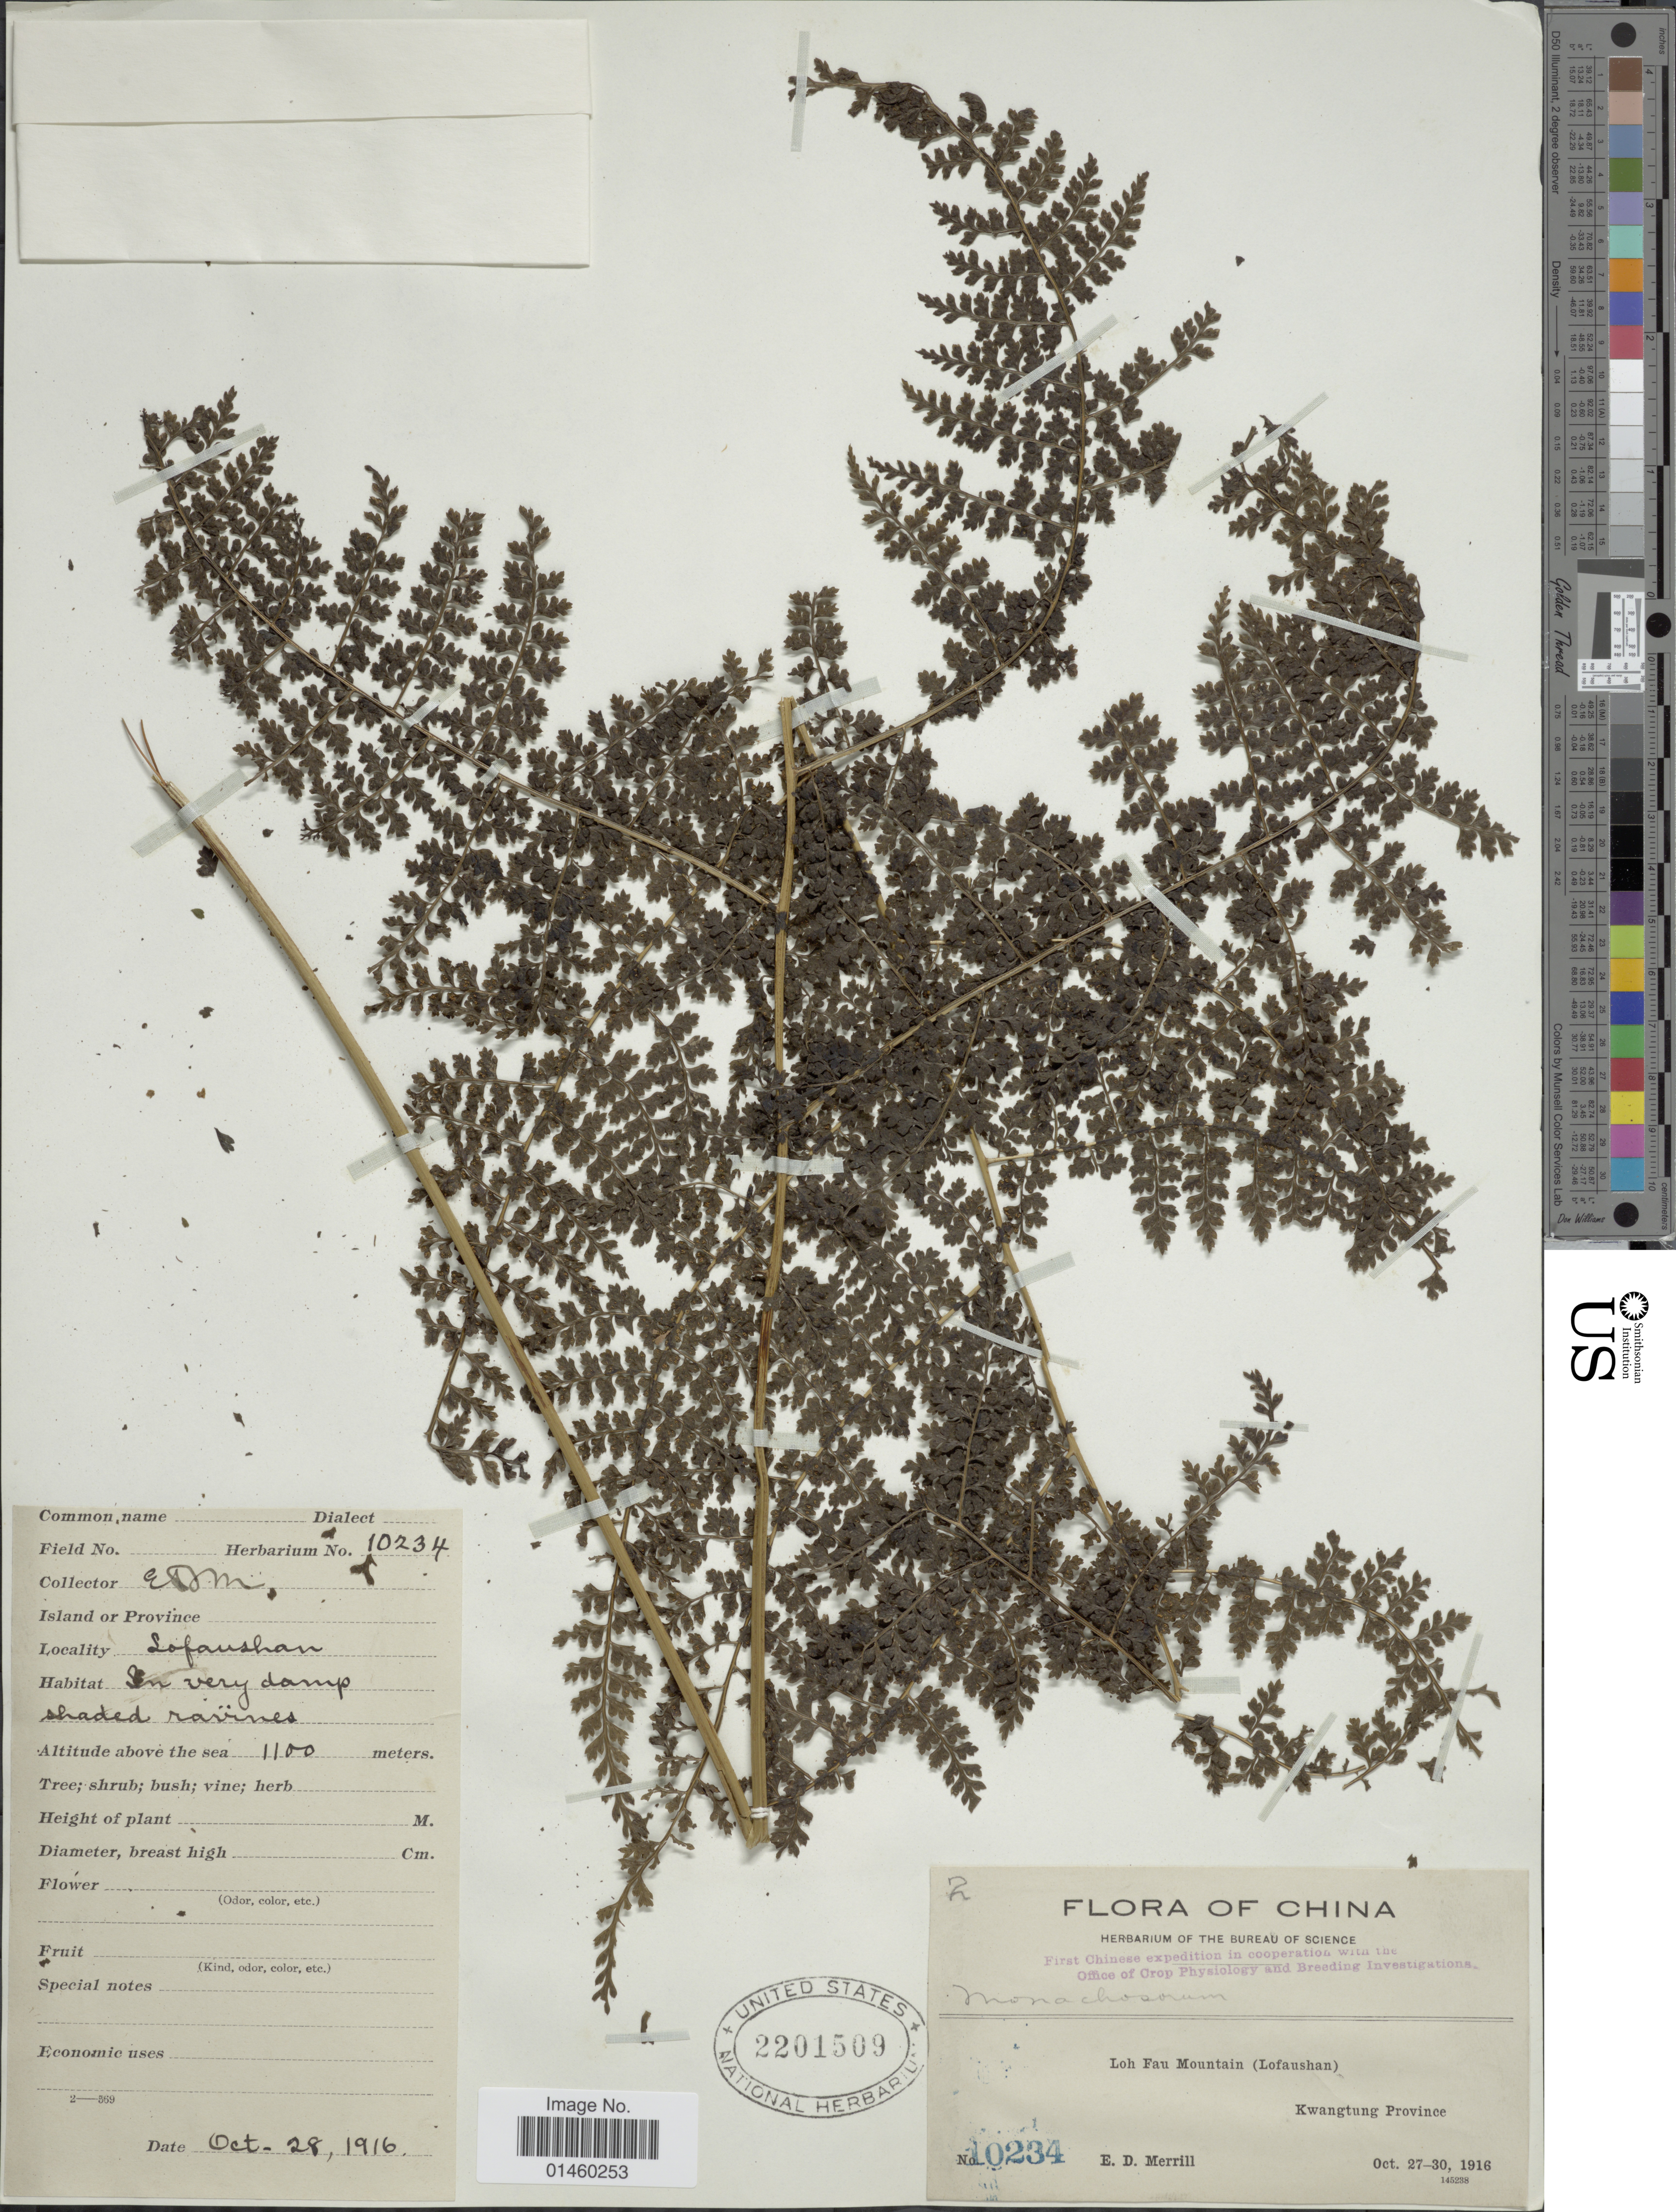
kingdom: Plantae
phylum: Tracheophyta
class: Polypodiopsida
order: Polypodiales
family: Dennstaedtiaceae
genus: Monachosorum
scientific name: Monachosorum subdigitatum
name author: (Blume) Kuhn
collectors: E. D. Merrill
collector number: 10234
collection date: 1916-10-28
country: China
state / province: Guangdong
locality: Loh Fau Mountain (Lofaushan) Kwangtung Province.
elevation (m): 1100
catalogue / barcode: US 2201509